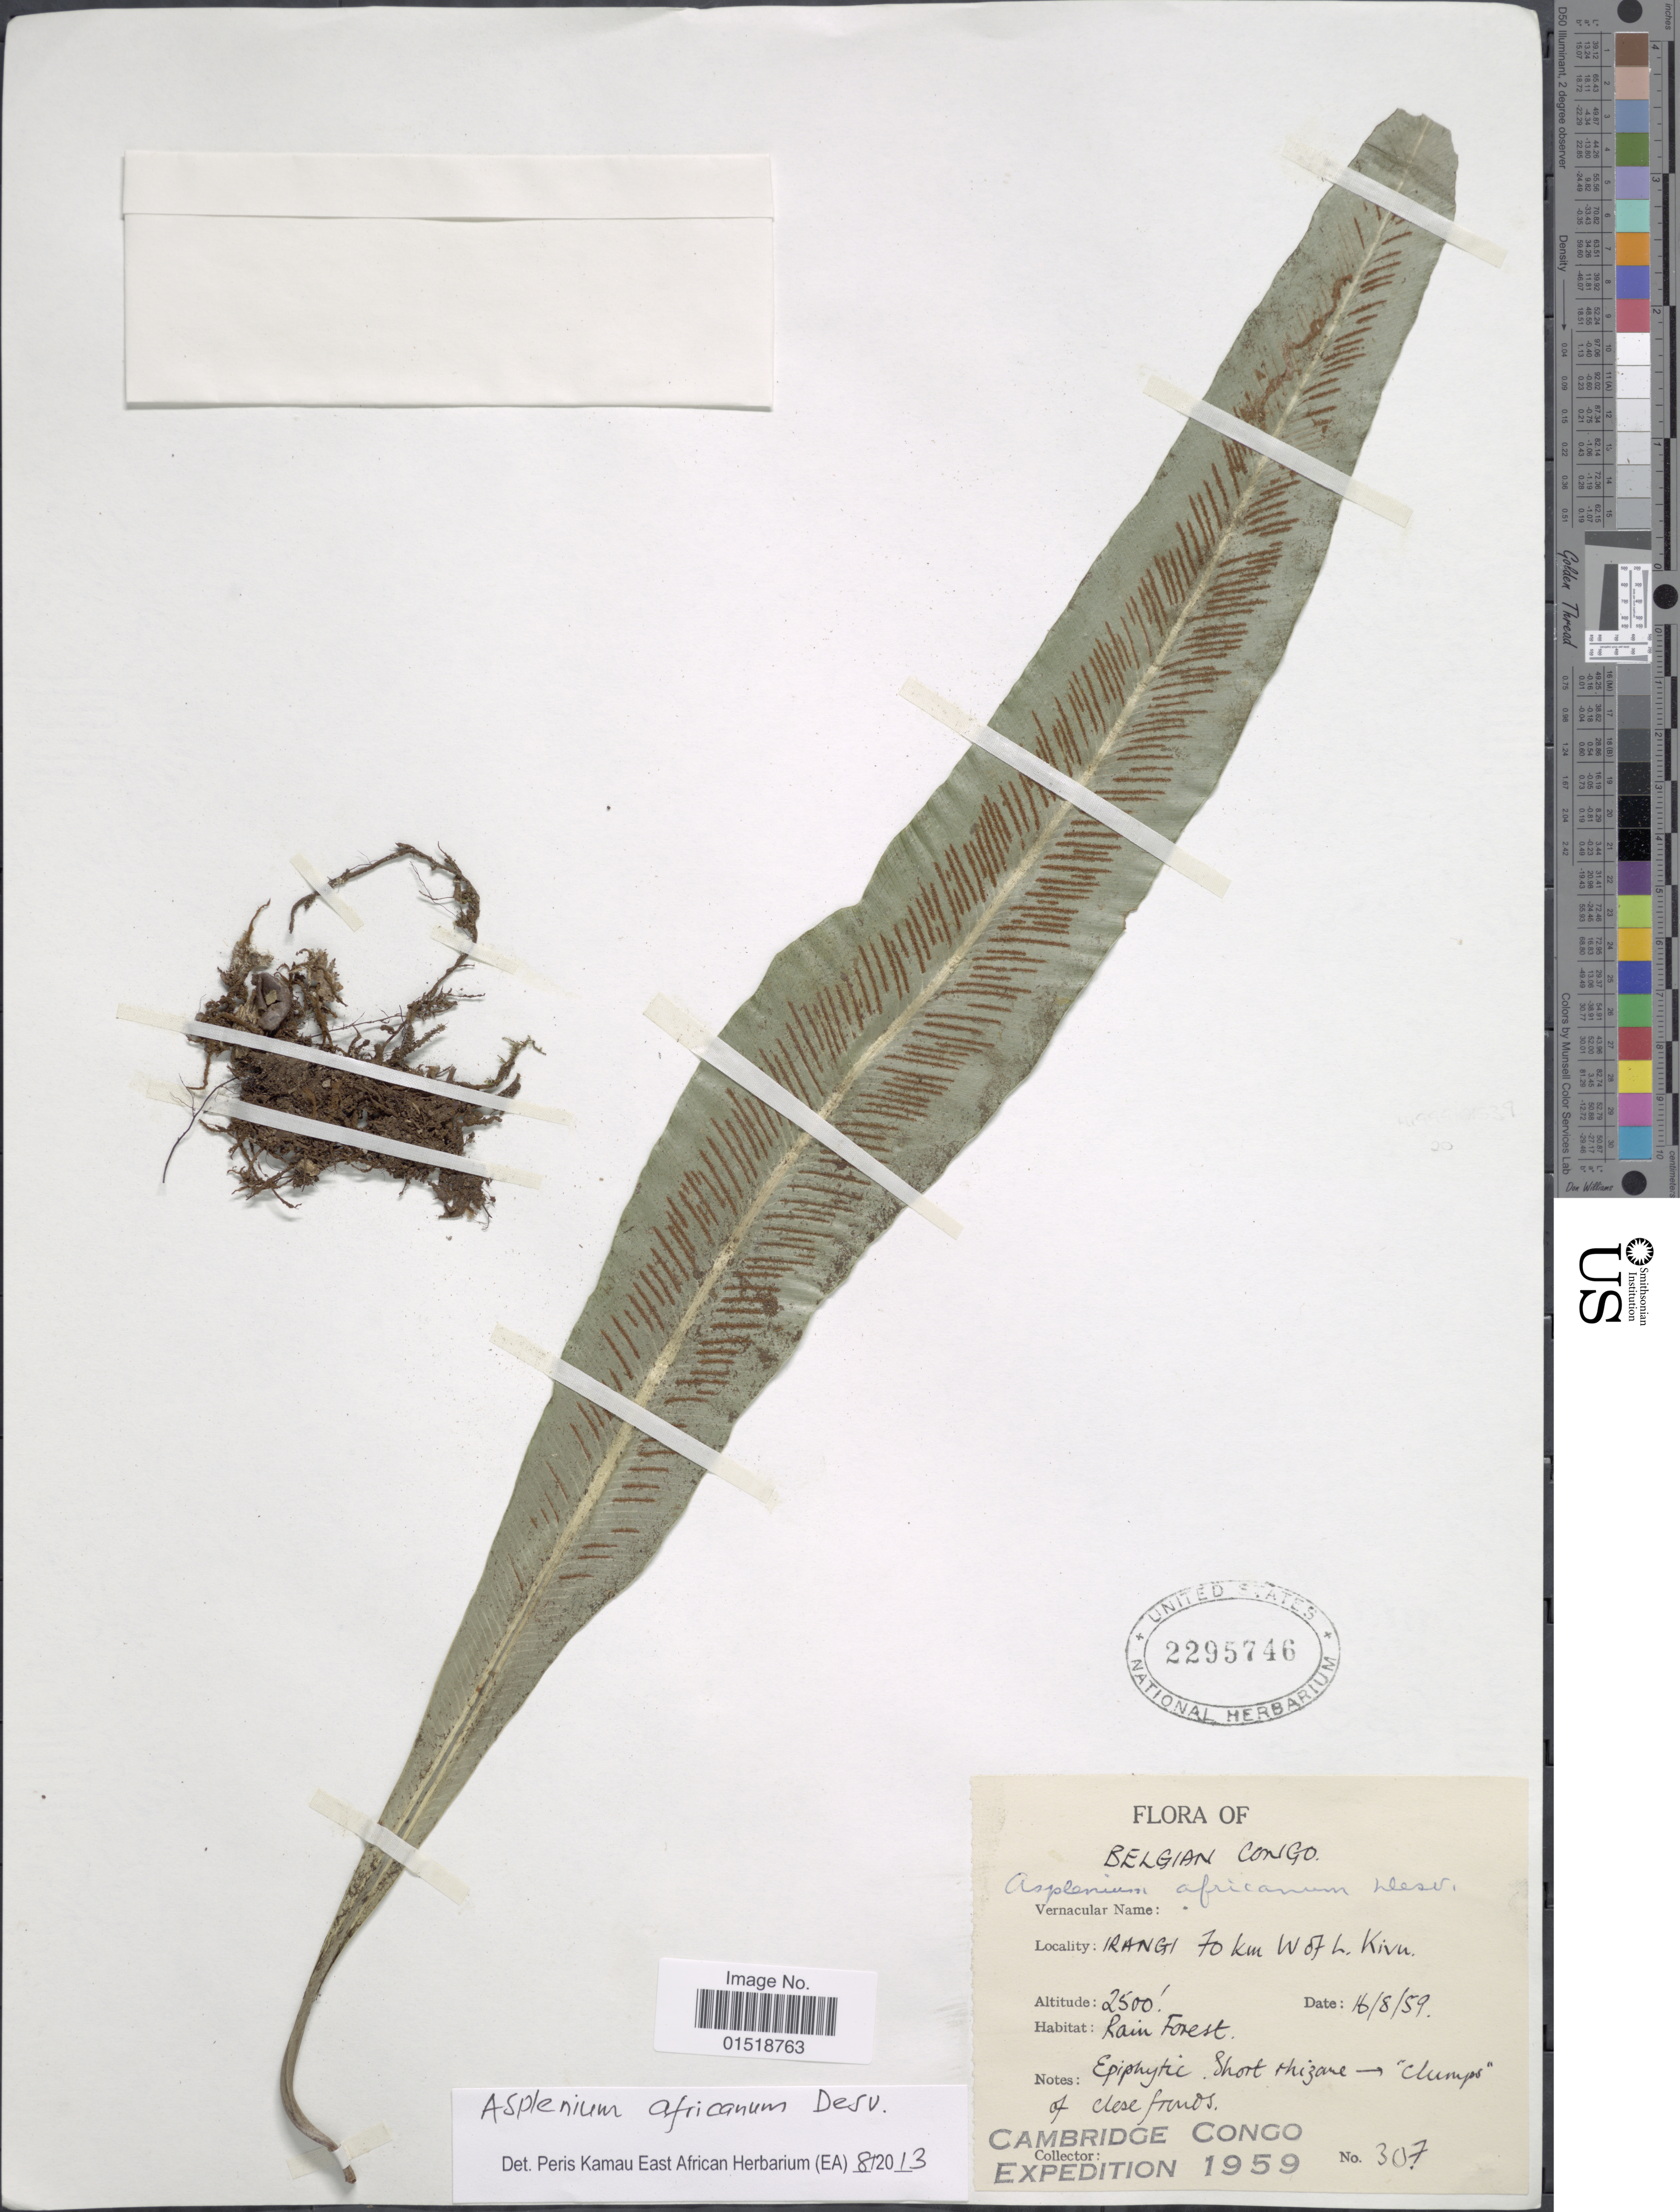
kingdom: Plantae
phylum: Tracheophyta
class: Polypodiopsida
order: Polypodiales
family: Aspleniaceae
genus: Asplenium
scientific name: Asplenium africanum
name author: Desv.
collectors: Cambridge Congo Expedition 1959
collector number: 307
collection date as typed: Transcribed d/m/y: 16/8/59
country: Congo, Democratic Republic of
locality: Belgian Congo. Irangi 70 km W of L. Kivu.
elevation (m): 762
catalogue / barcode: US 2295746